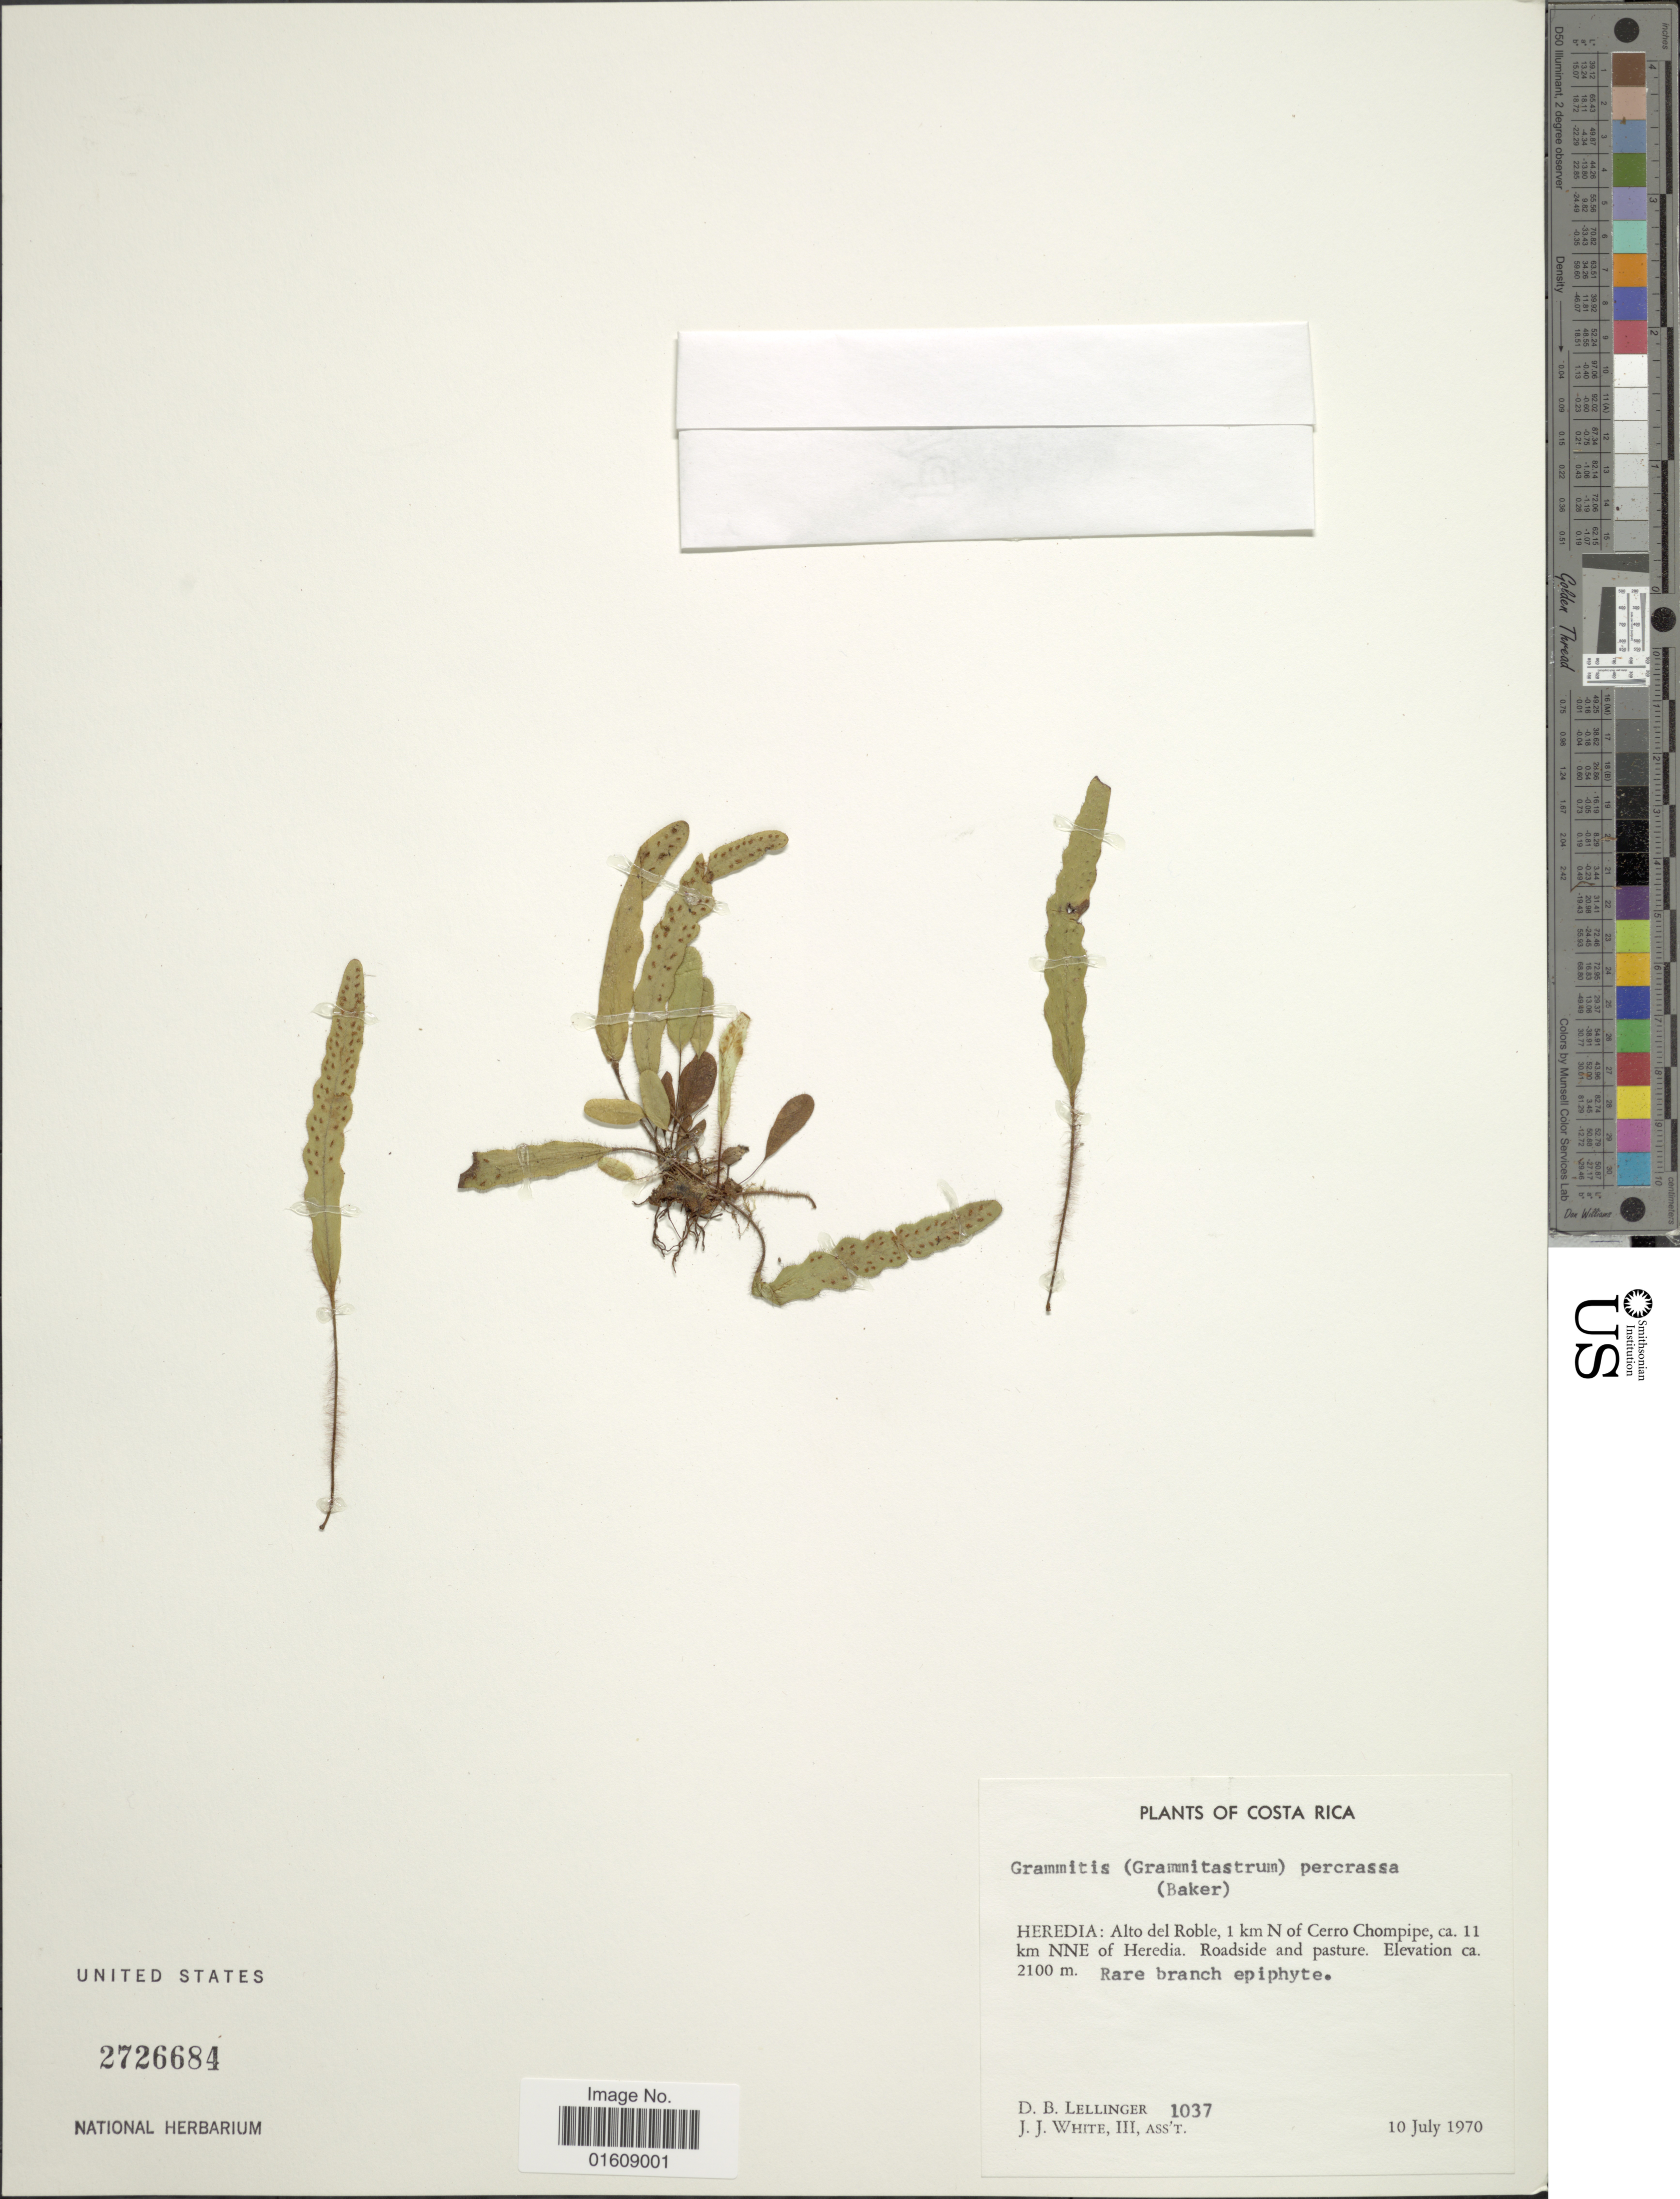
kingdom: Plantae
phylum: Tracheophyta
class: Polypodiopsida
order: Polypodiales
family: Polypodiaceae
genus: Enterosora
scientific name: Enterosora percrassa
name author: (Baker) L.E. Bishop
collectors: D. B. Lellinger & J. J. White III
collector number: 1037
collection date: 1970-07-10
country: Costa Rica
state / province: Heredia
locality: Costa Rica, Heredia: Alto del Roble, 1 km N of Cerro Chompipe, ca. 11 km NNE of Heredia. Roadside and pasture.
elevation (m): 2100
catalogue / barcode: US 2726684